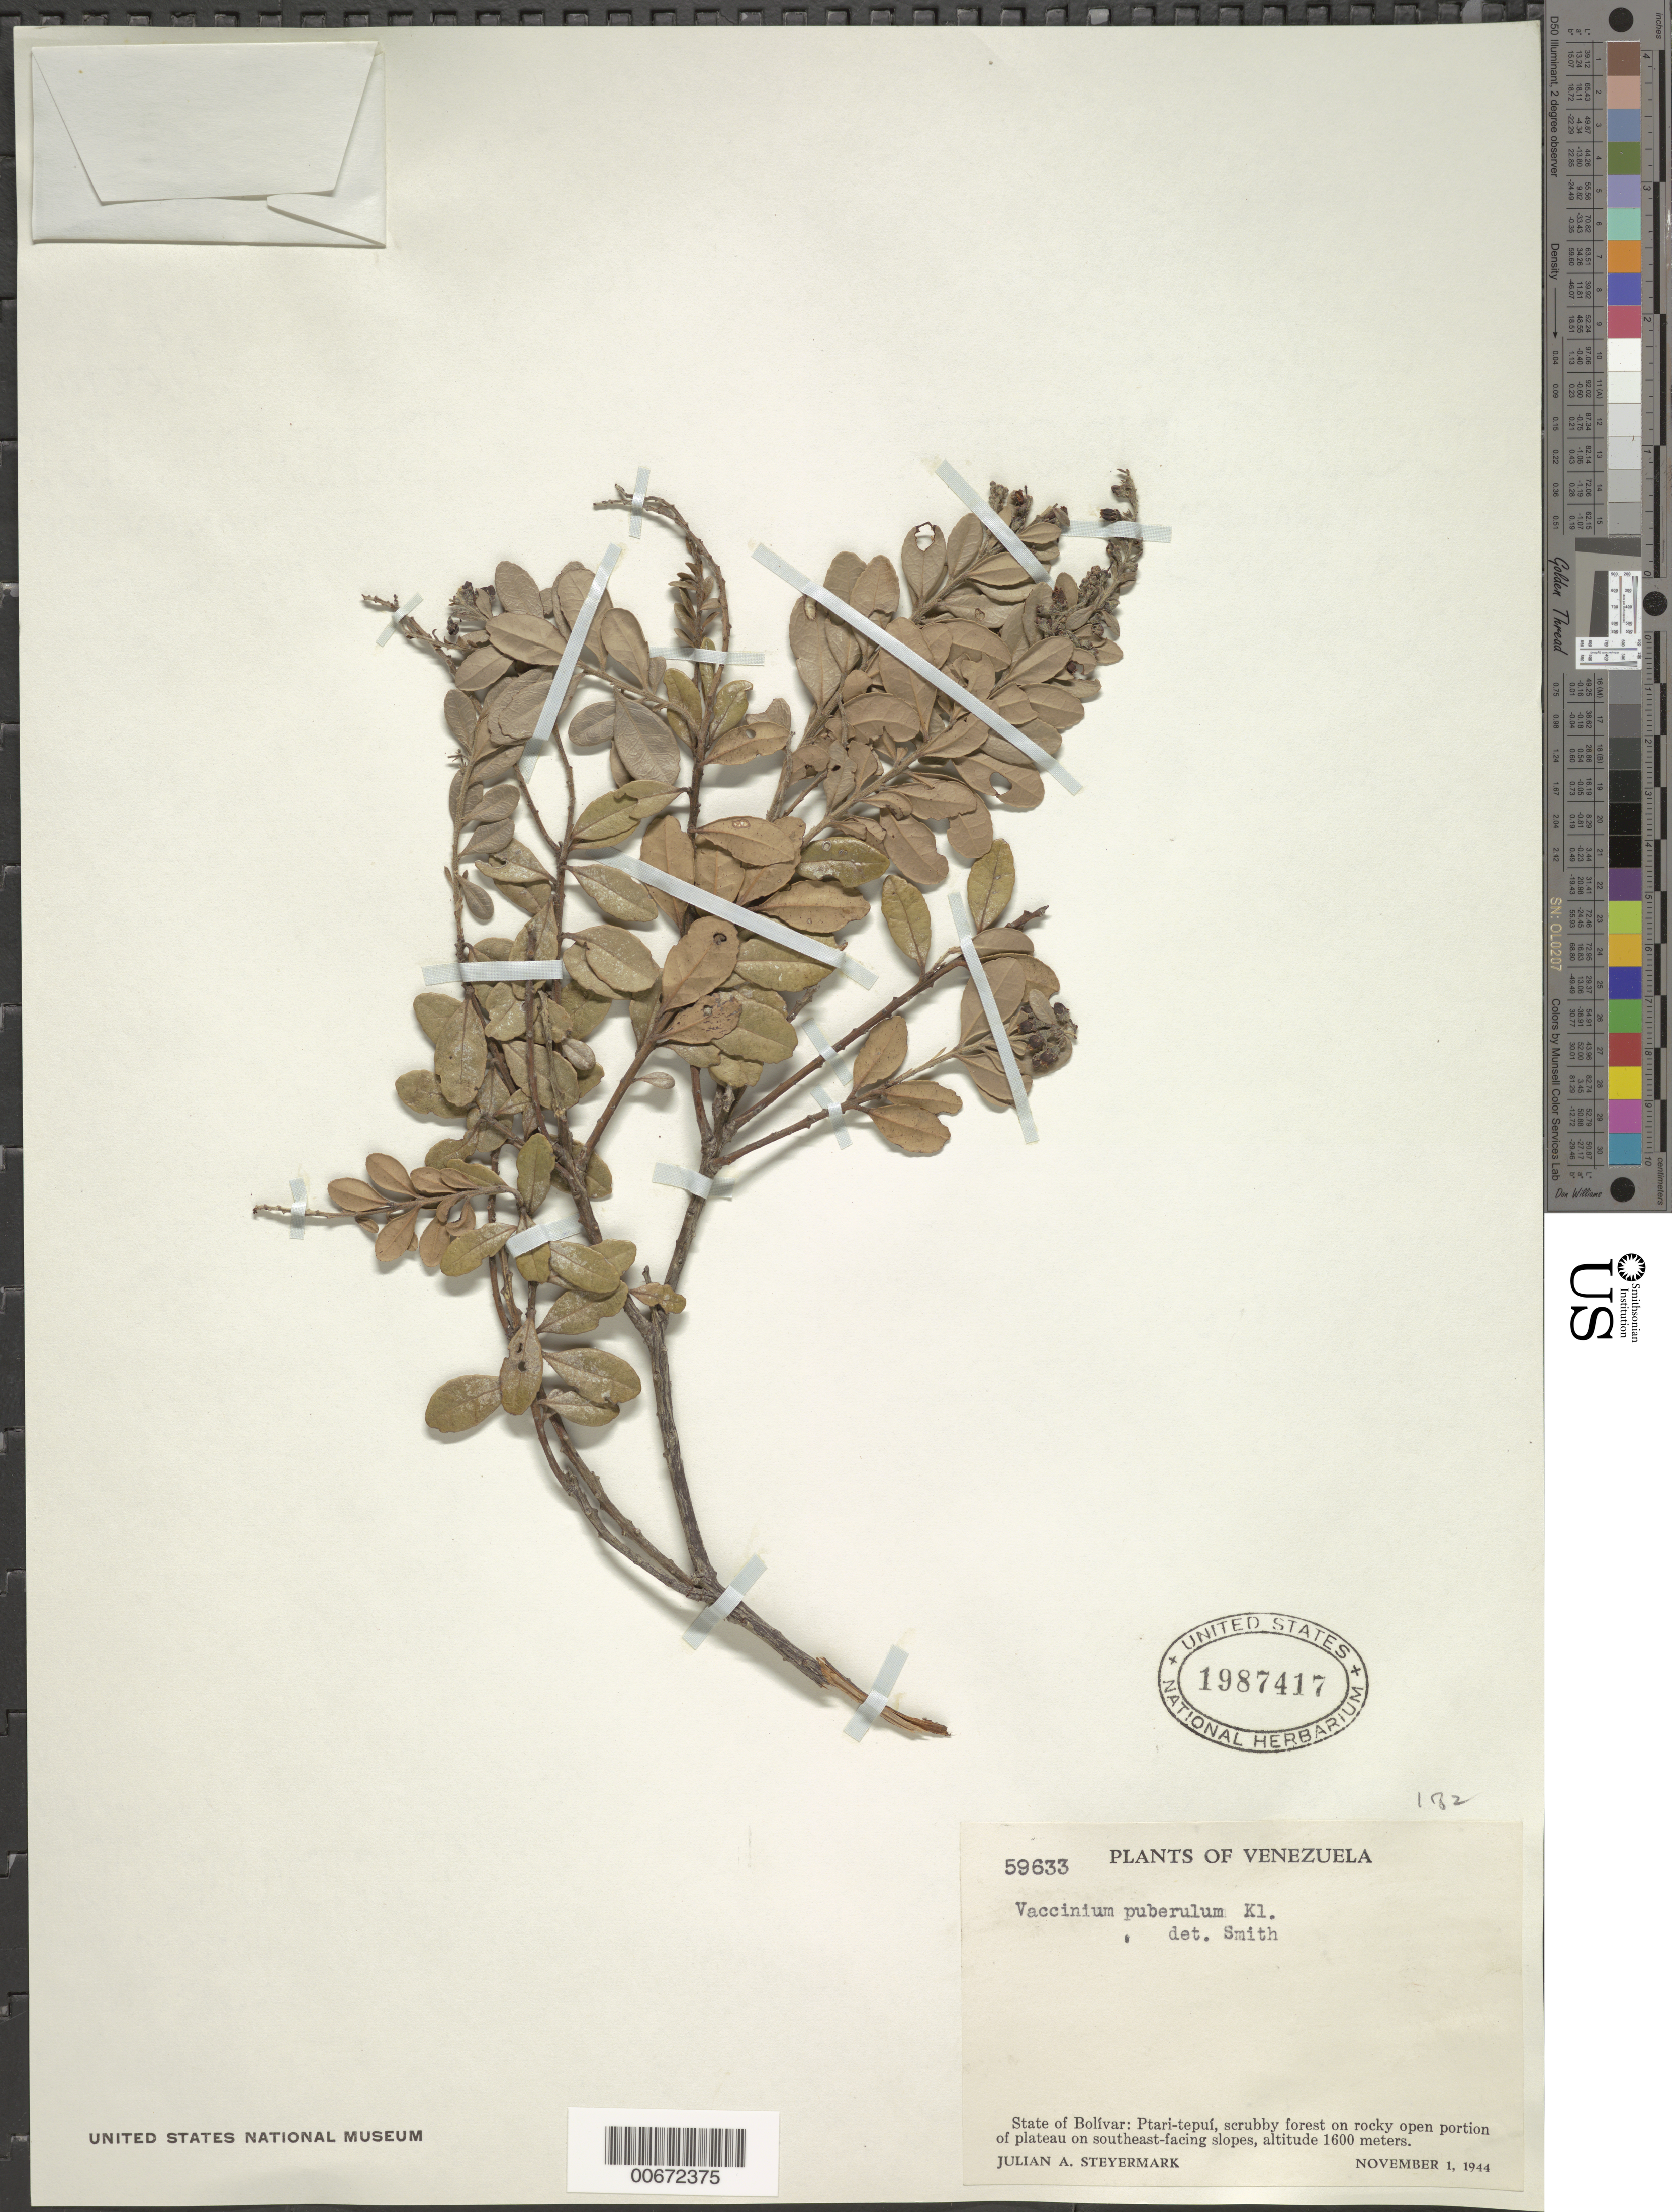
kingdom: Plantae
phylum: Tracheophyta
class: Magnoliopsida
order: Ericales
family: Ericaceae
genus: Vaccinium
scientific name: Vaccinium puberulum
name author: Klotzsch ex Meisn.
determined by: Smith, A. C.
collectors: J. Steyermark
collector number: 59633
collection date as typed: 1-Nov-44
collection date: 1944-11-01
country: Venezuela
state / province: Bolívar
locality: Ptari-tepuí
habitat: Scrubby forest on rocky open plateau, SE facing slopes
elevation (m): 1600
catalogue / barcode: US 1987417